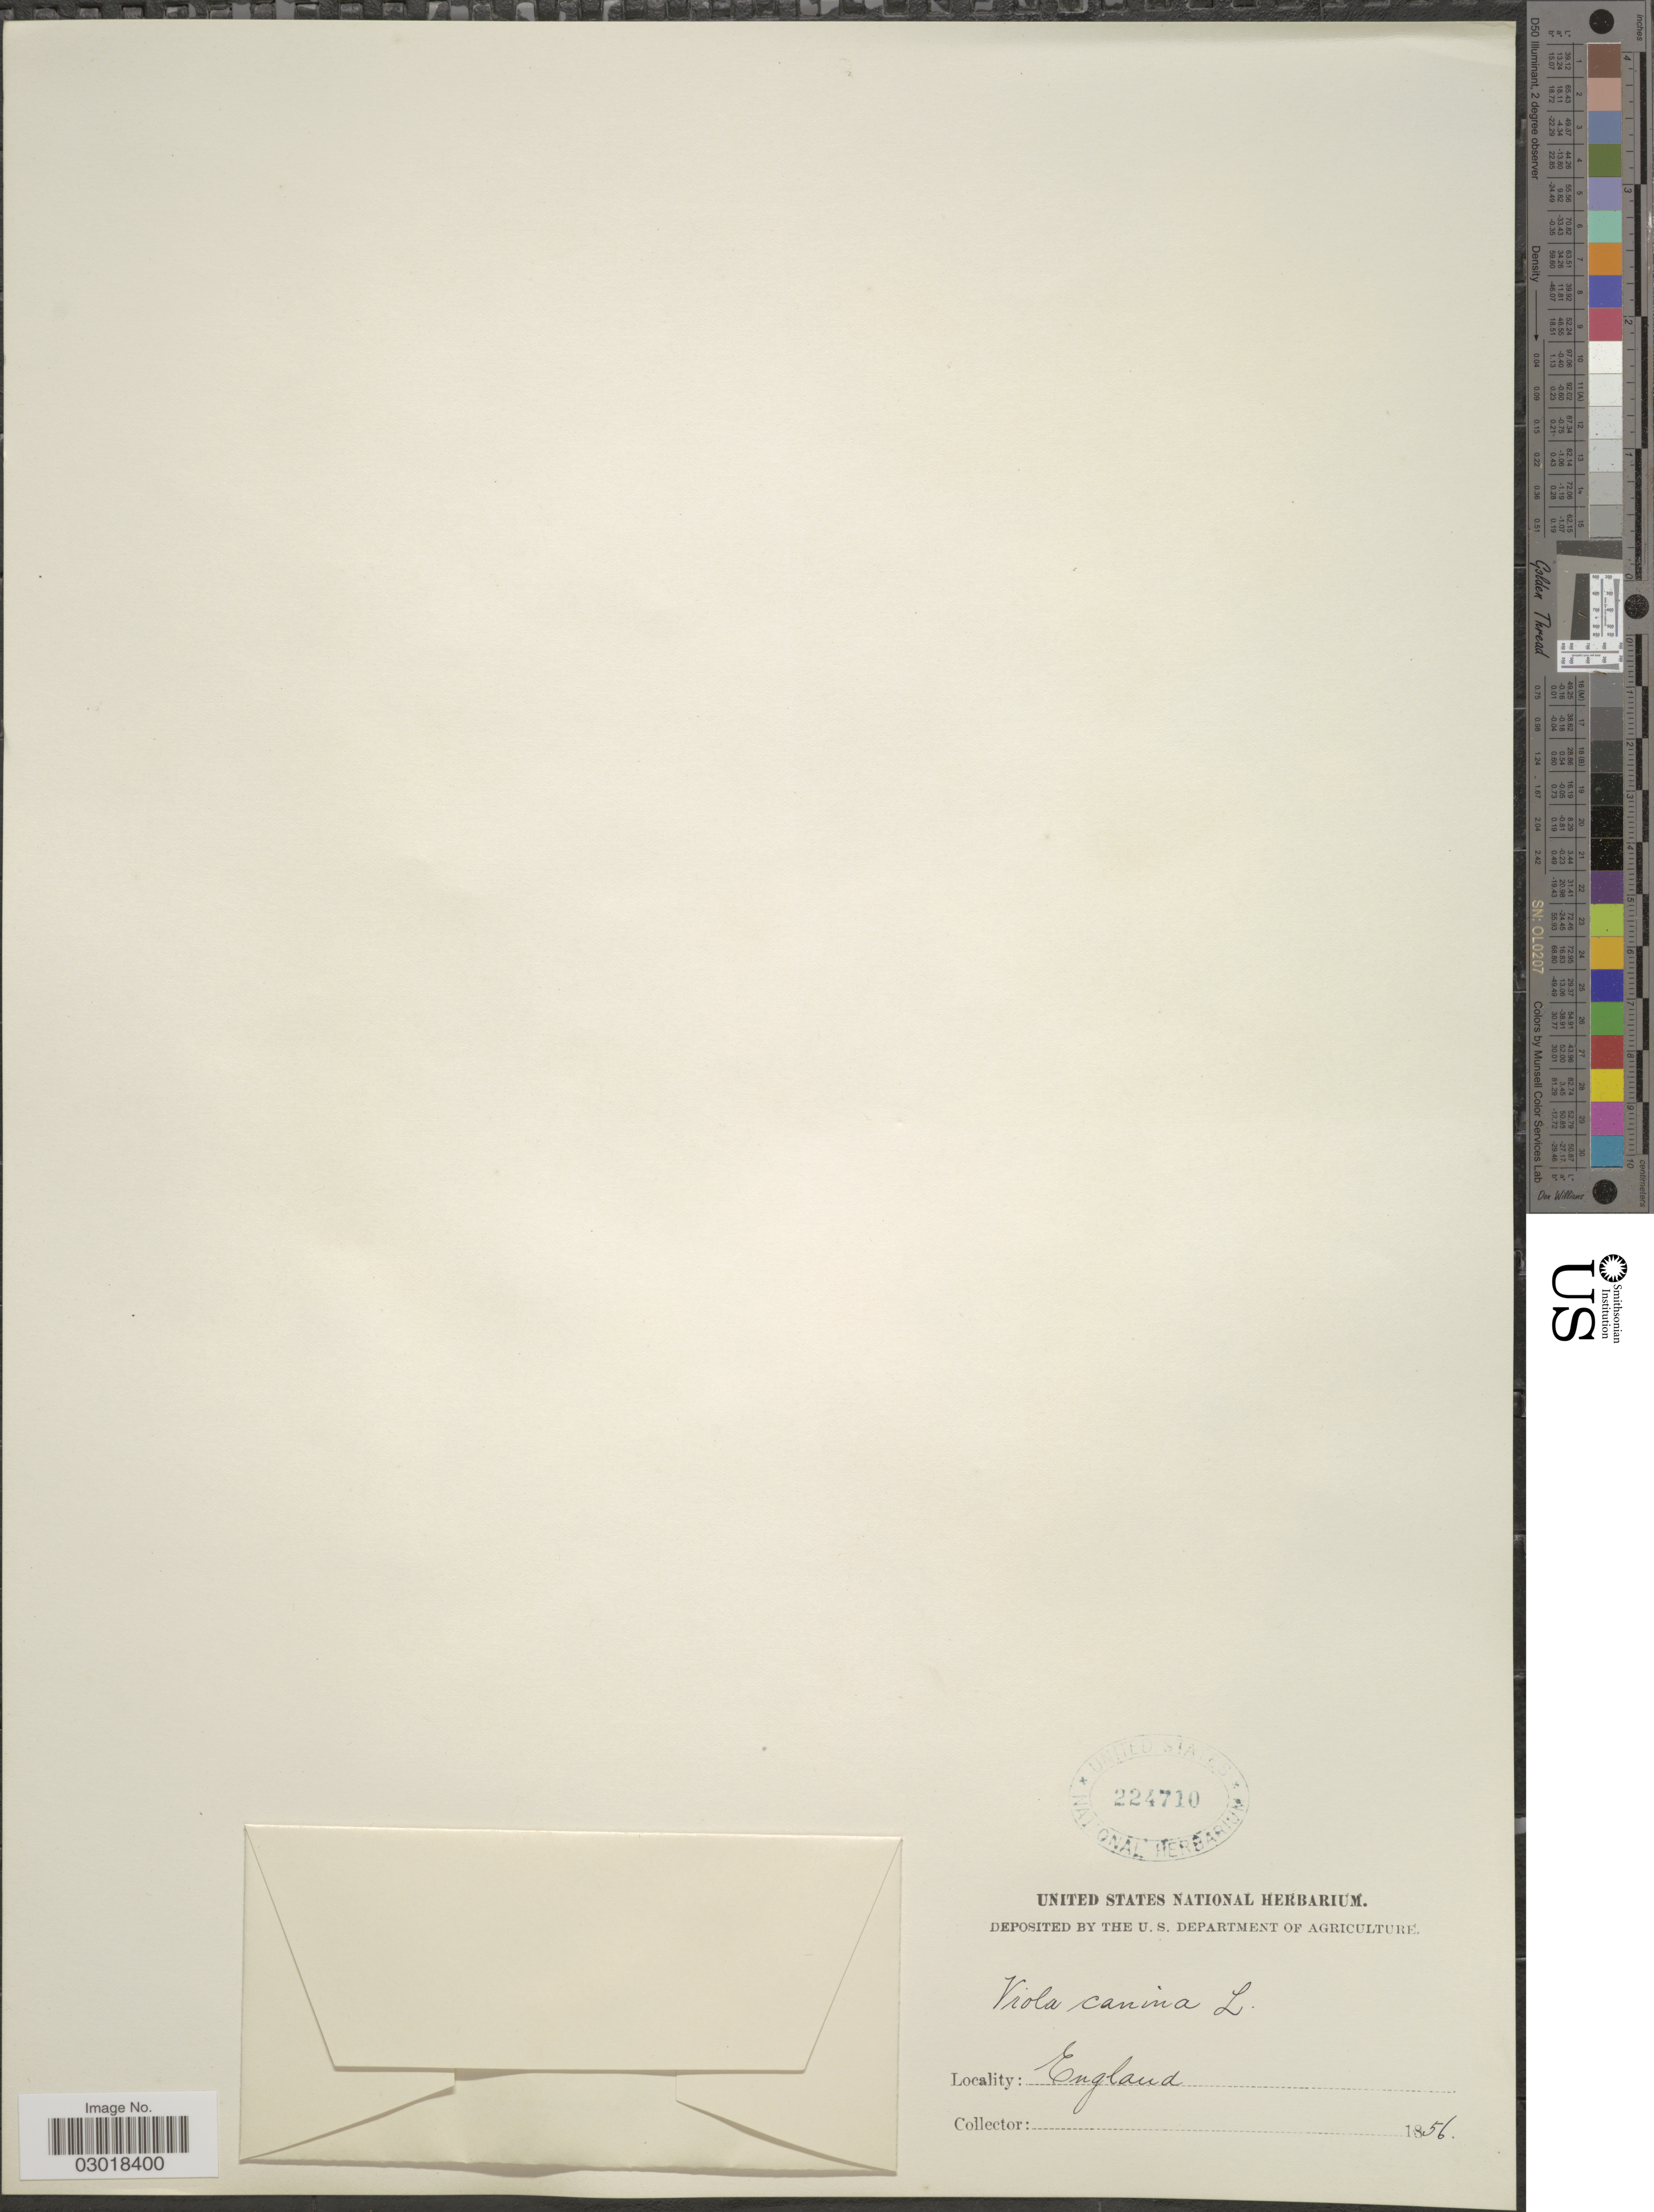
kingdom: Plantae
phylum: Tracheophyta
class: Magnoliopsida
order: Malpighiales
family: Violaceae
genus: Viola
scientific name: Viola canina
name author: L.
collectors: ex herb. U. S. Department of Agriculture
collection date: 1856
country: United Kingdom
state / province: England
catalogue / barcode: US 224710